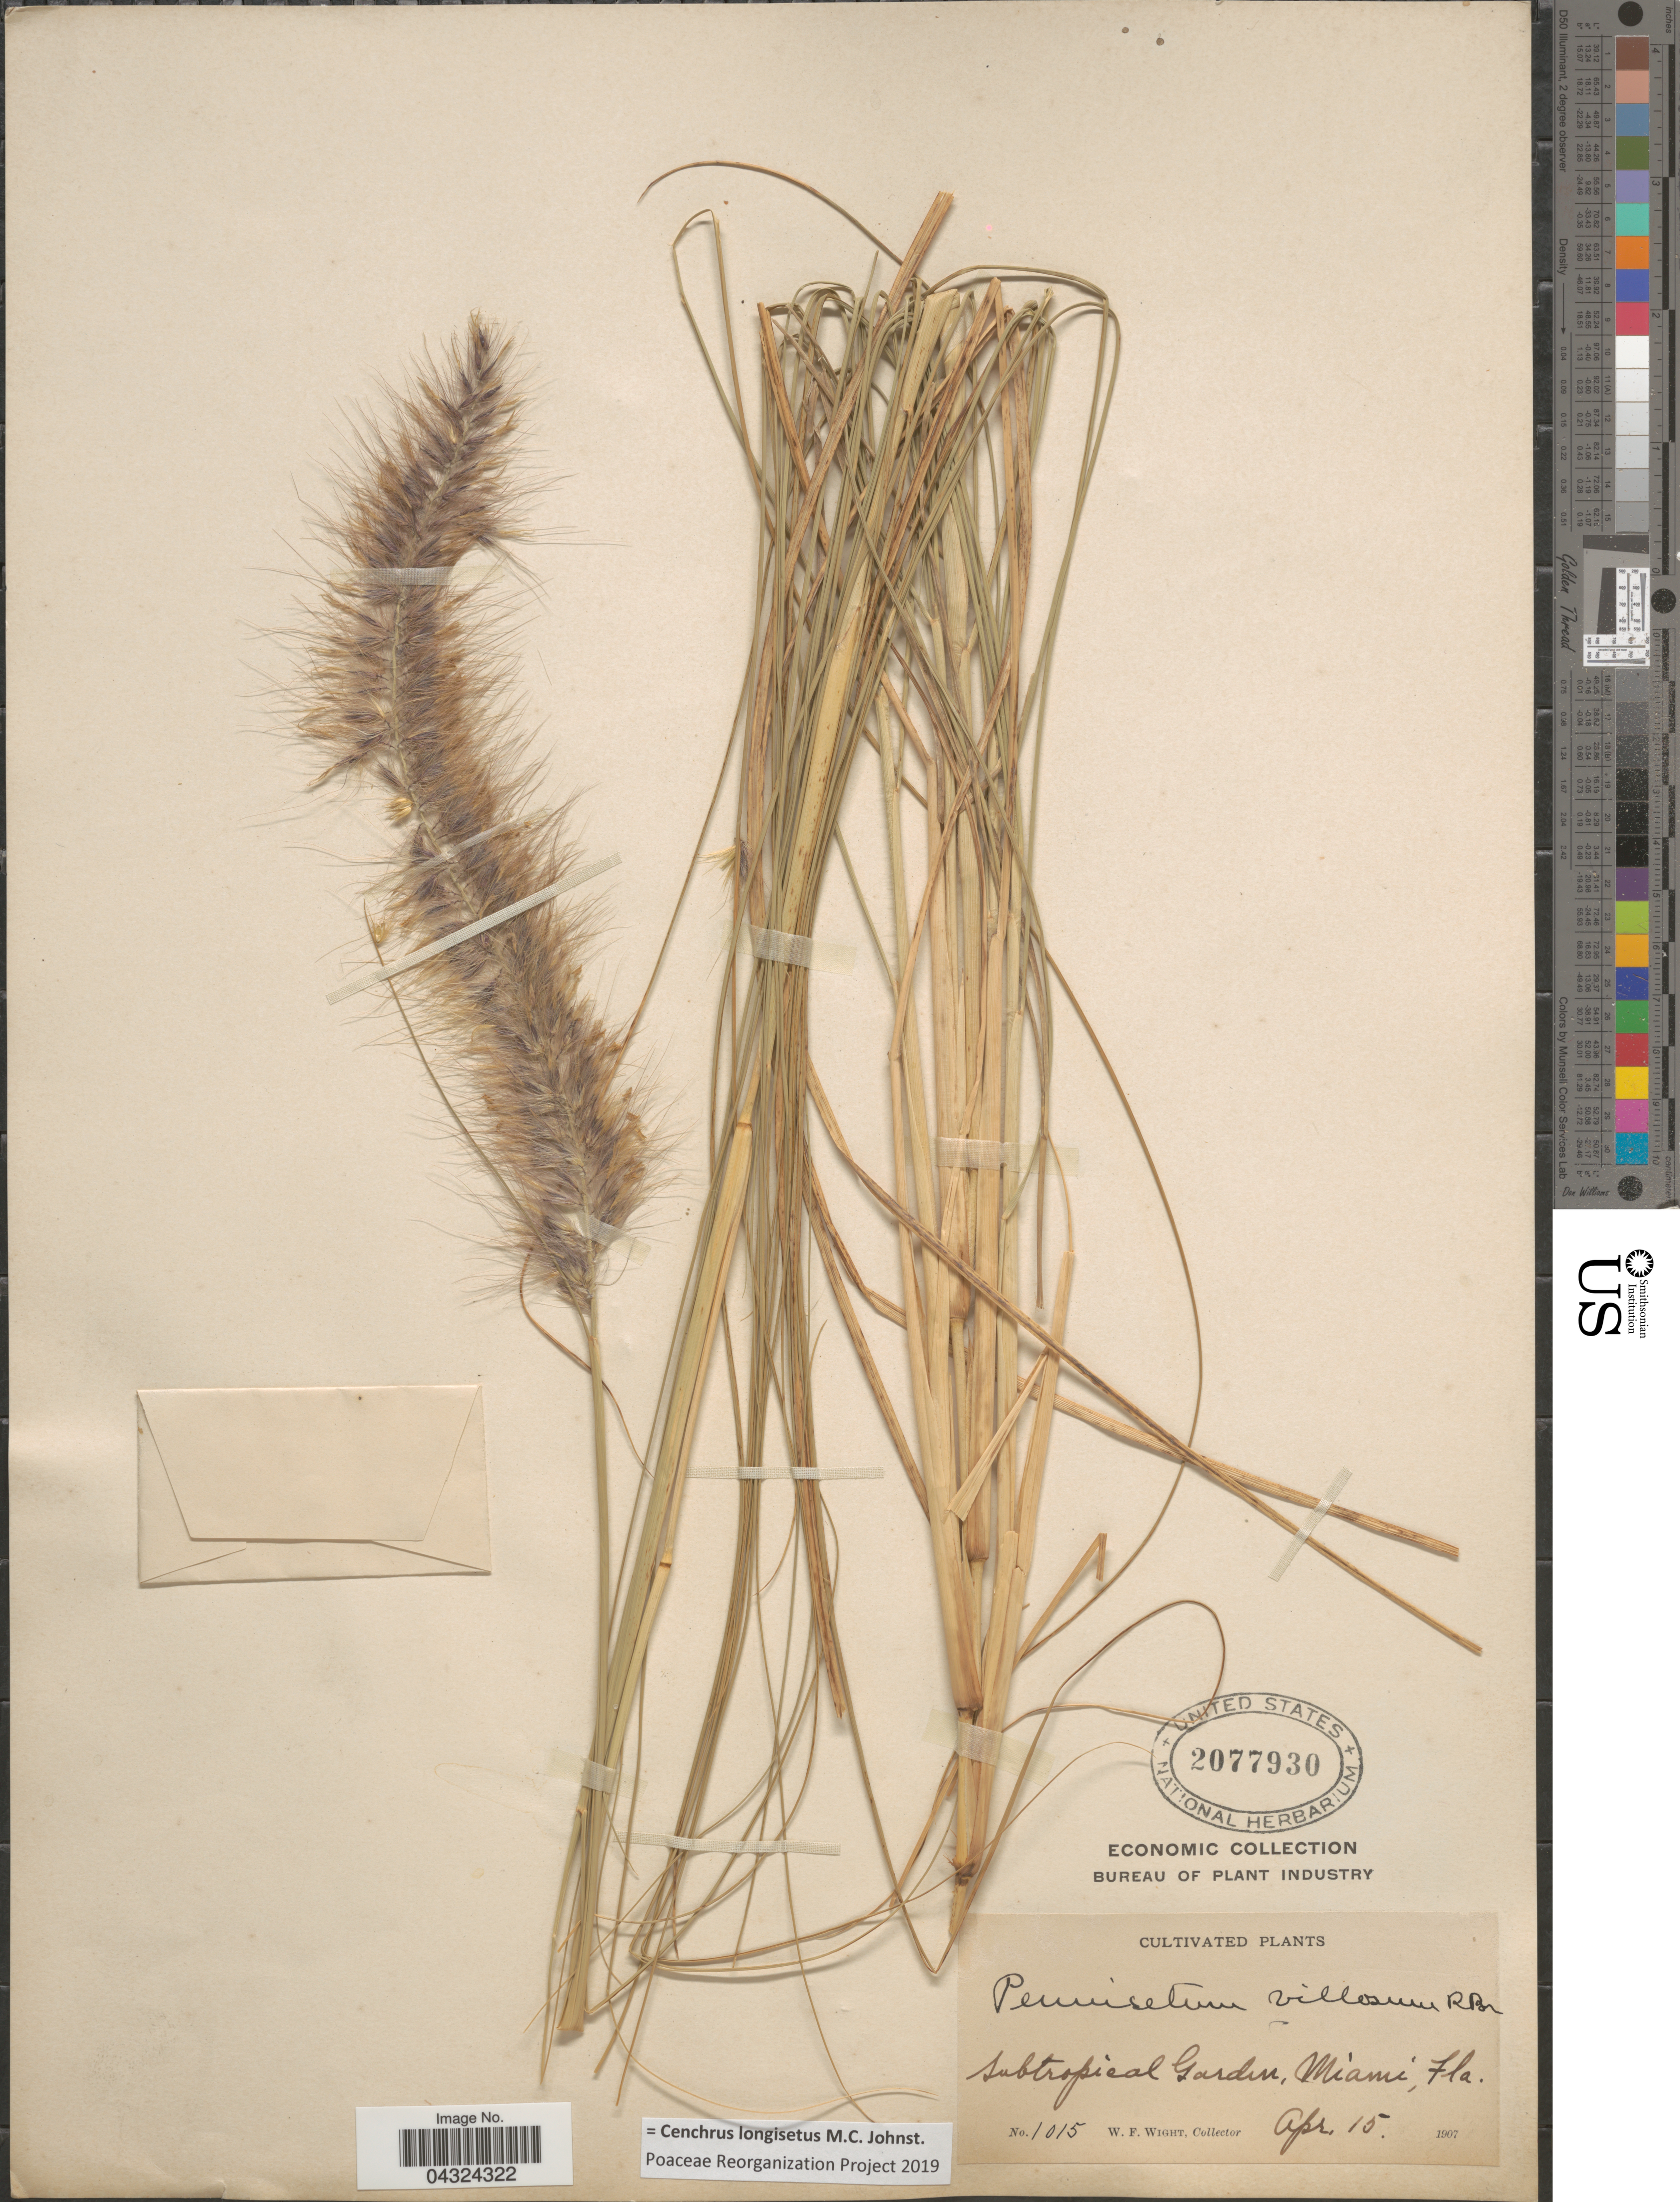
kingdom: Plantae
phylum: Tracheophyta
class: Liliopsida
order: Poales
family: Poaceae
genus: Cenchrus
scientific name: Cenchrus longisetus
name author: M.C. Johnst.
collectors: W. Wight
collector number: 1015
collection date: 1907-04-15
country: United States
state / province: Florida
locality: Subtropical Garden, Miami.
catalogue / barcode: US 2077930